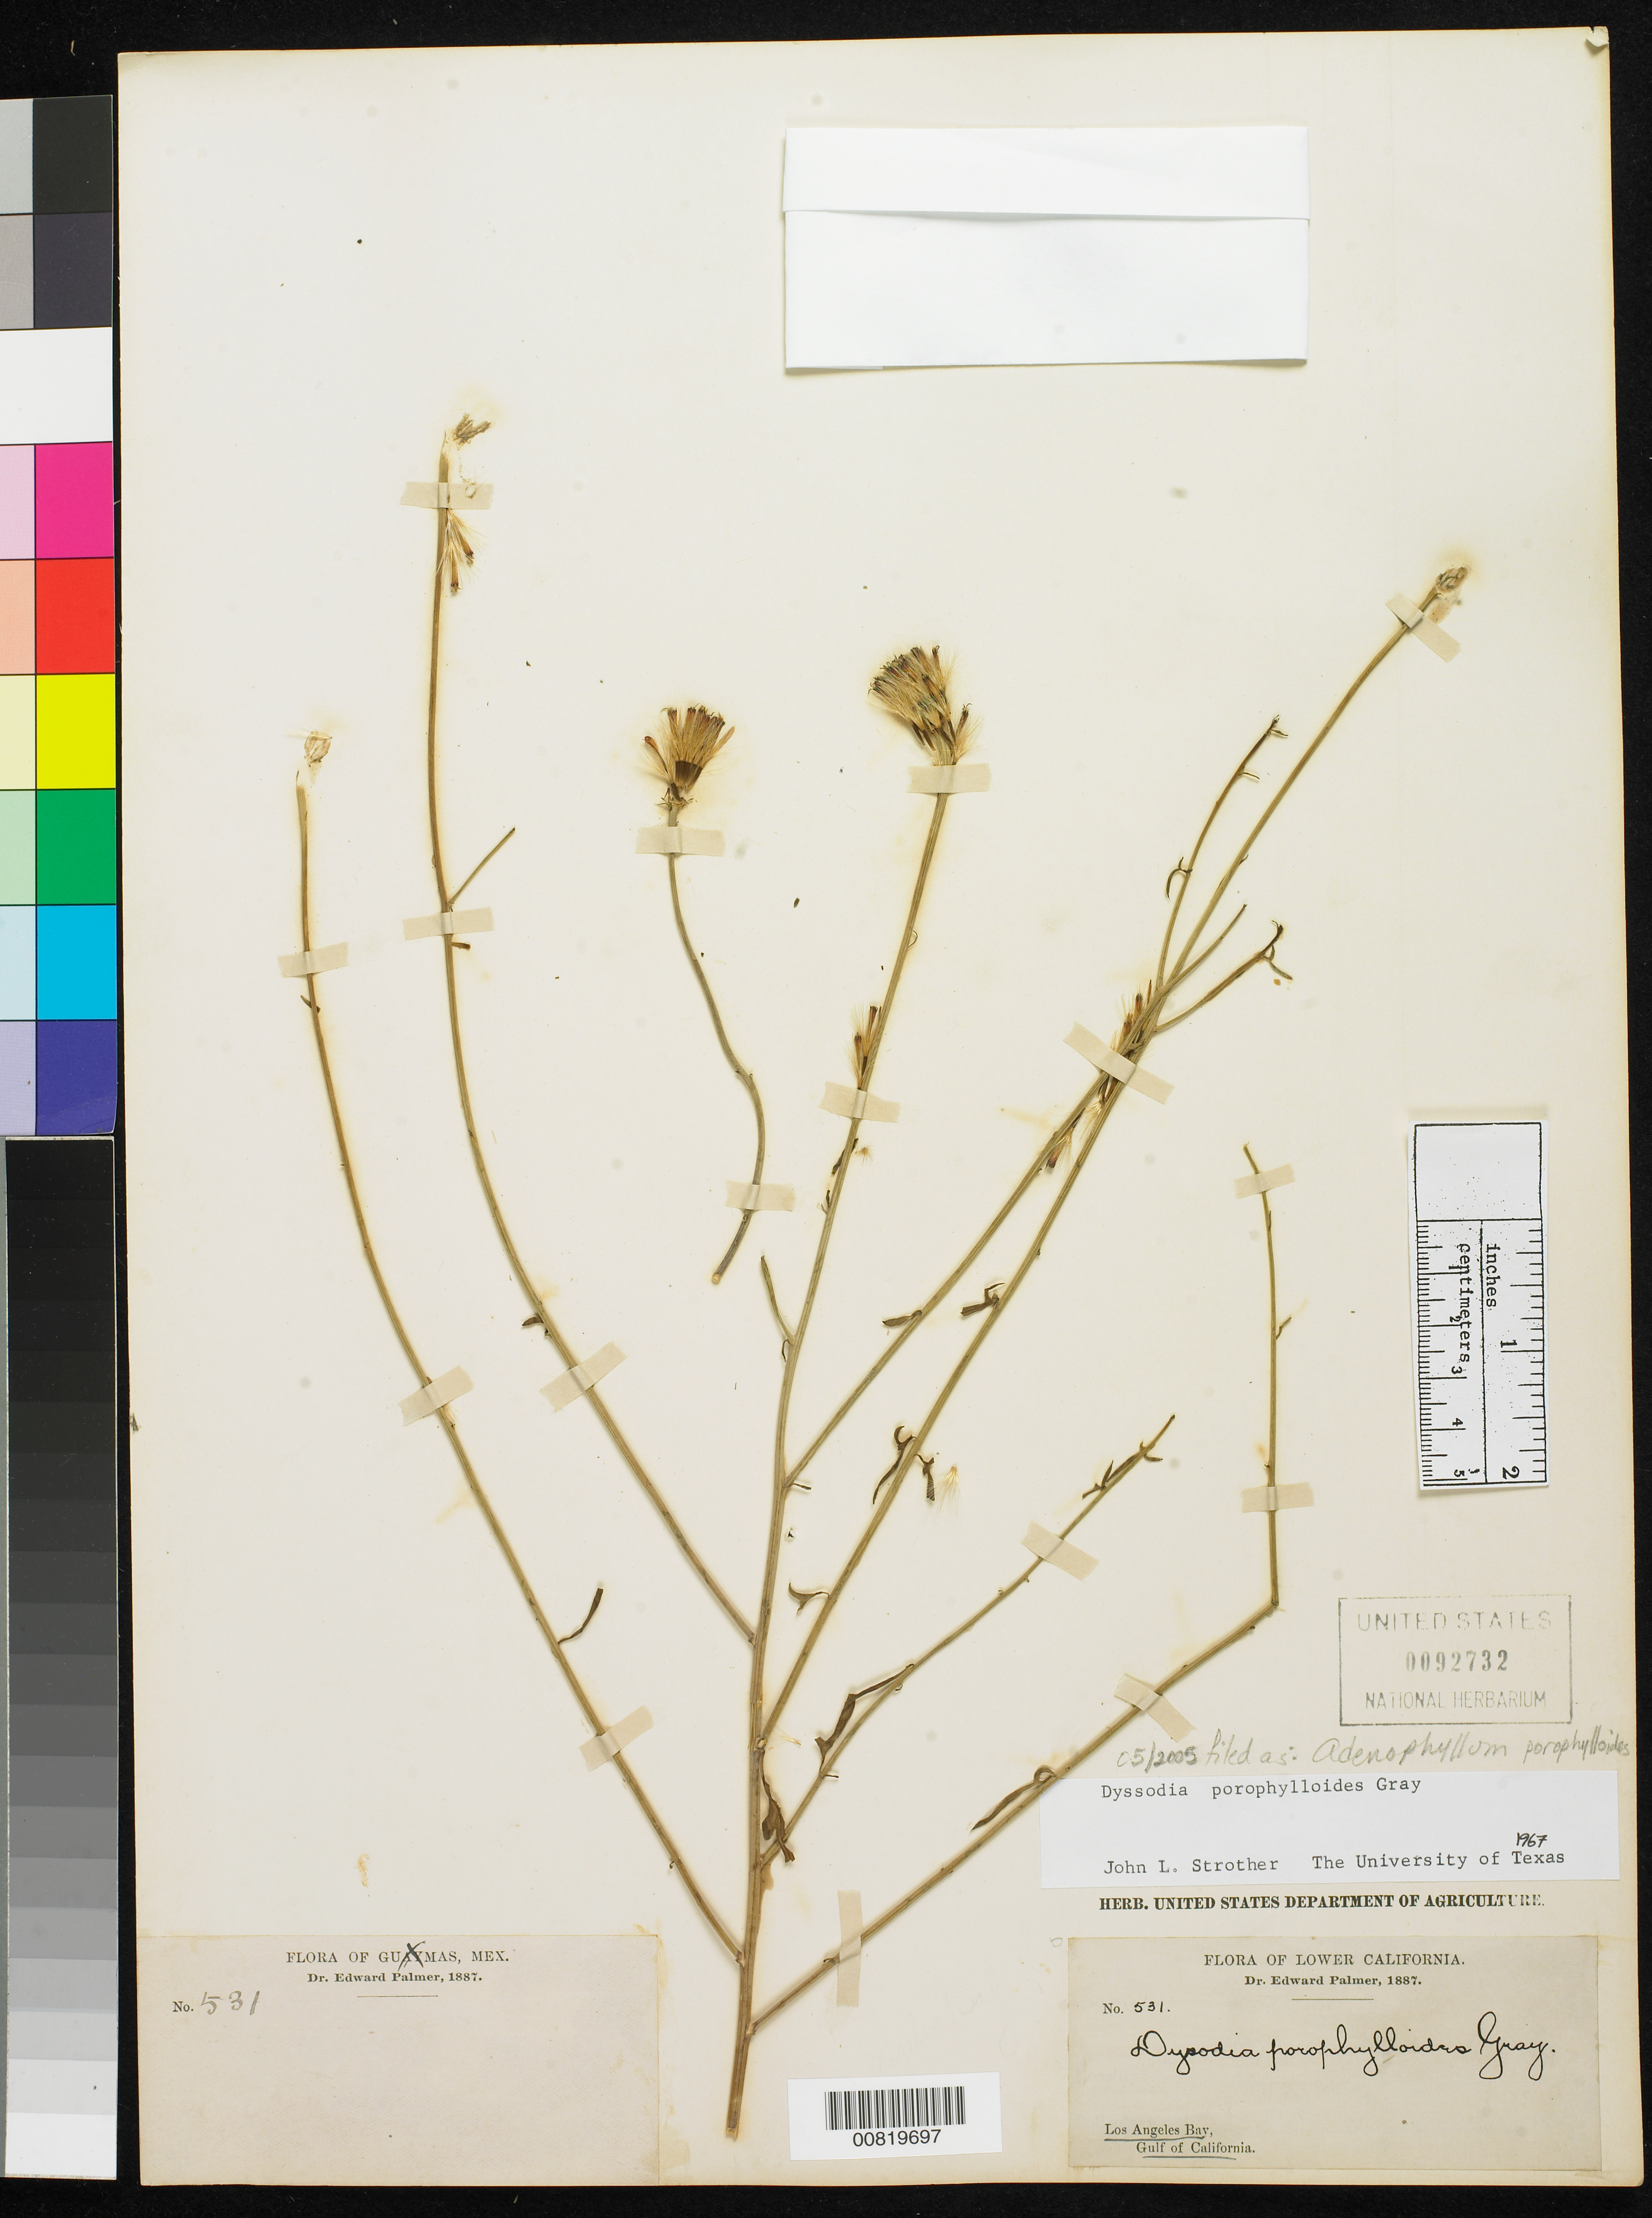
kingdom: Plantae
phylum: Tracheophyta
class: Magnoliopsida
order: Asterales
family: Asteraceae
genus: Adenophyllum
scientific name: Adenophyllum porophylloides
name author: (A. Gray) Strother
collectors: E. Palmer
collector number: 531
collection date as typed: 1887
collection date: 1887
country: Mexico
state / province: Baja California Norte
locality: Los Angeles Bay, Baja California.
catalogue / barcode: US 92732